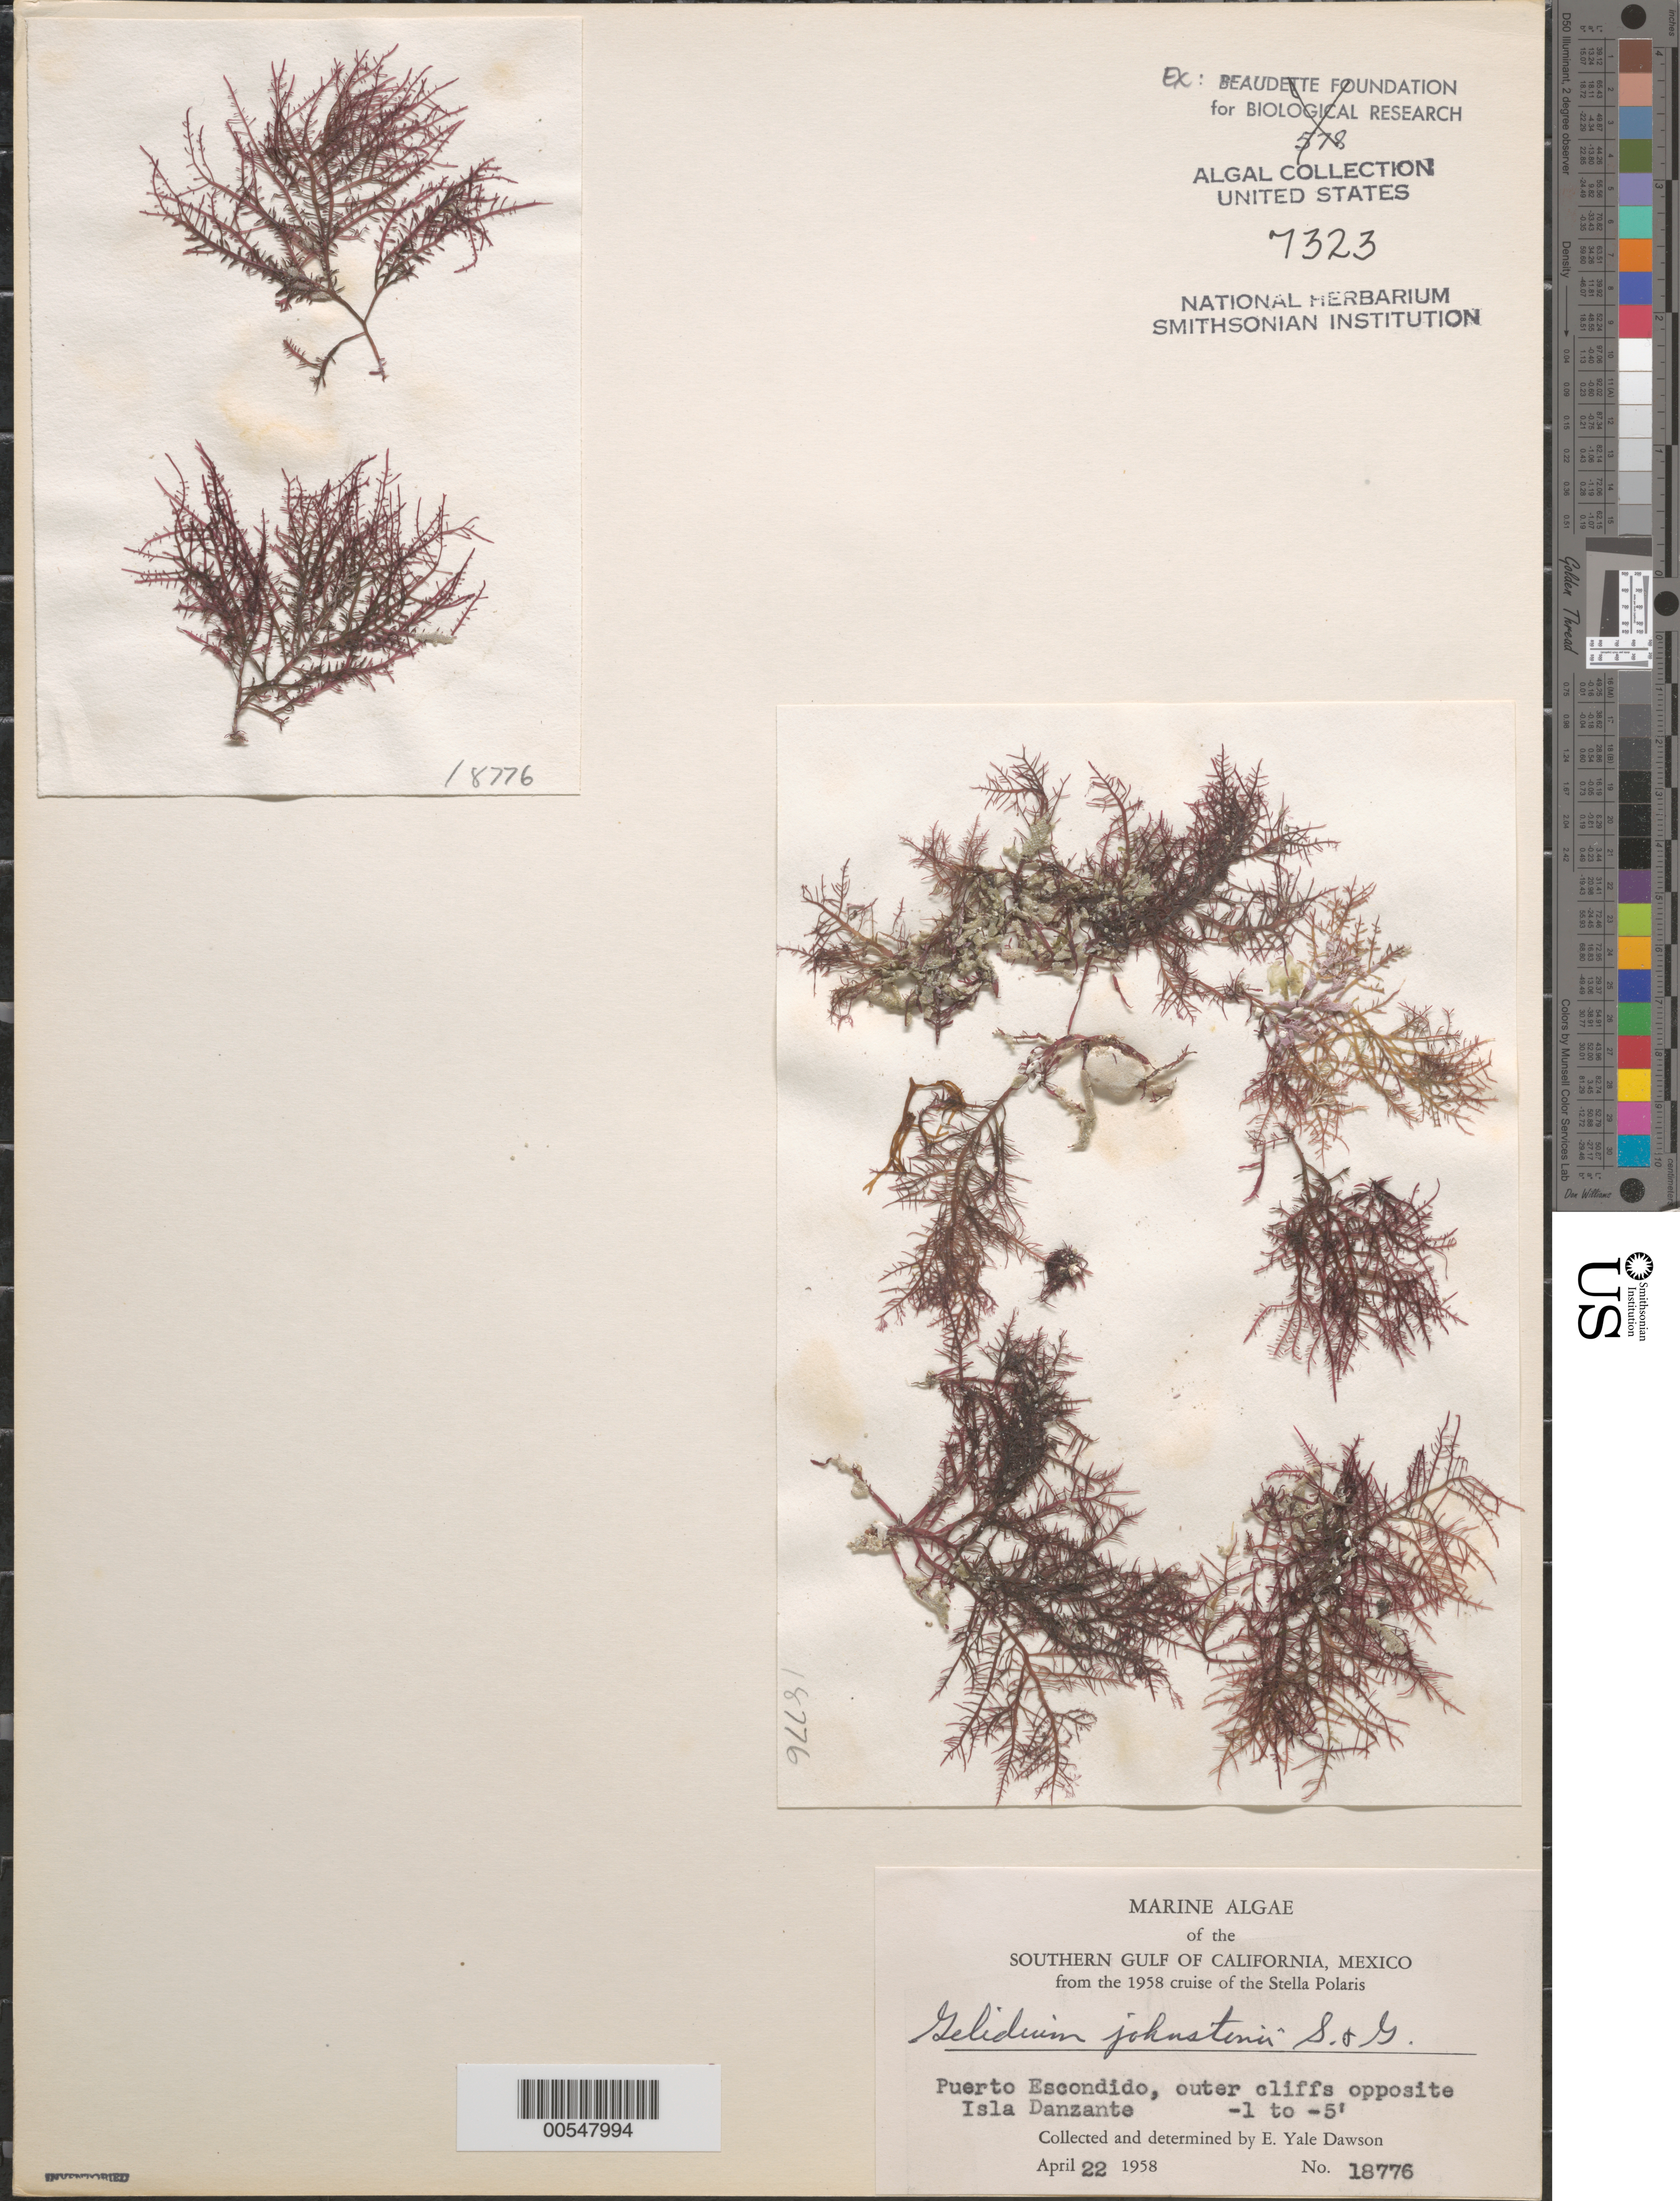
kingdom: Plantae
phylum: Rhodophyta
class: Florideophyceae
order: Gelidiales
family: Gelidiaceae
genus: Gelidium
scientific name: Gelidium johnstonii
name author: Setchell & N.L. Gardner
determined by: Dawson, E. Y.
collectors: E. Y. Dawson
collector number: EYD 18776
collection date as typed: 22 Apr 1958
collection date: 1958-04-22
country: Mexico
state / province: Baja California Sur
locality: Puerto Escondido, opposite Isla Danzante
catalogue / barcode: US 7323